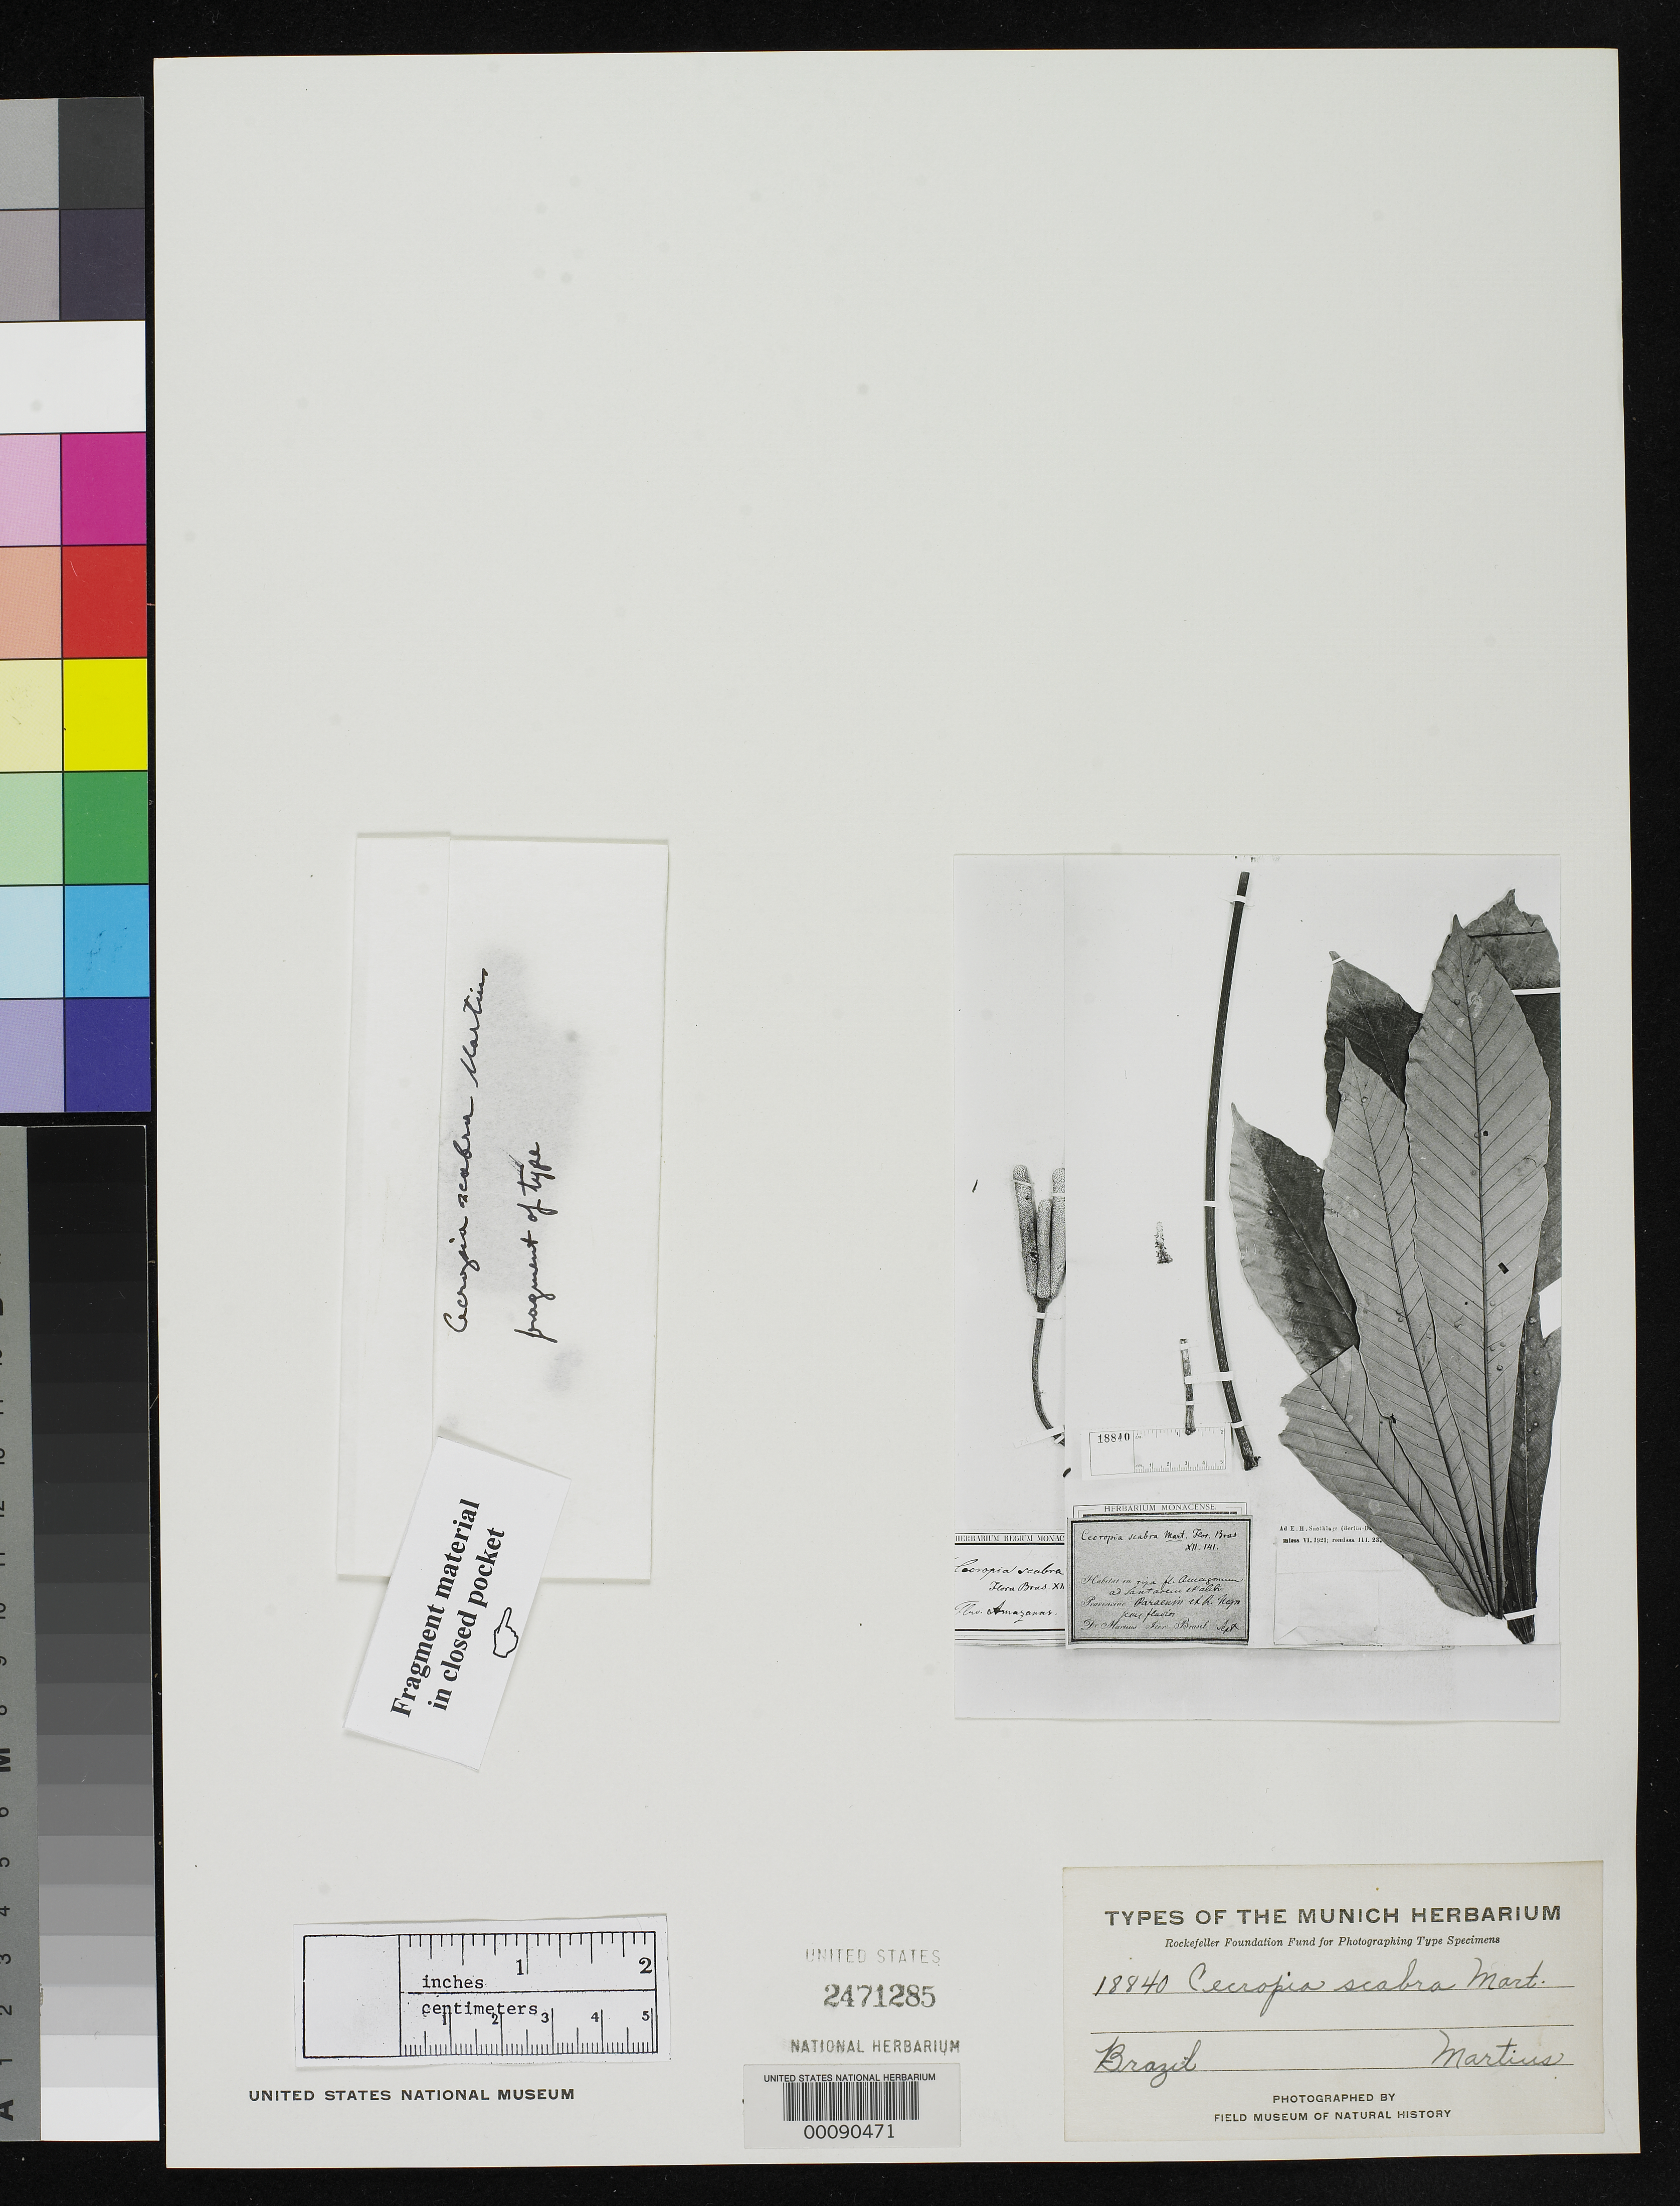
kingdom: Plantae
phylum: Tracheophyta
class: Magnoliopsida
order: Rosales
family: Urticaceae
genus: Cecropia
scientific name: Cecropia scabra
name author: Mart.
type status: Type Material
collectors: C. F. Martius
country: Brazil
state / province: Pará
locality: Santarem.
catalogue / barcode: US 2471285